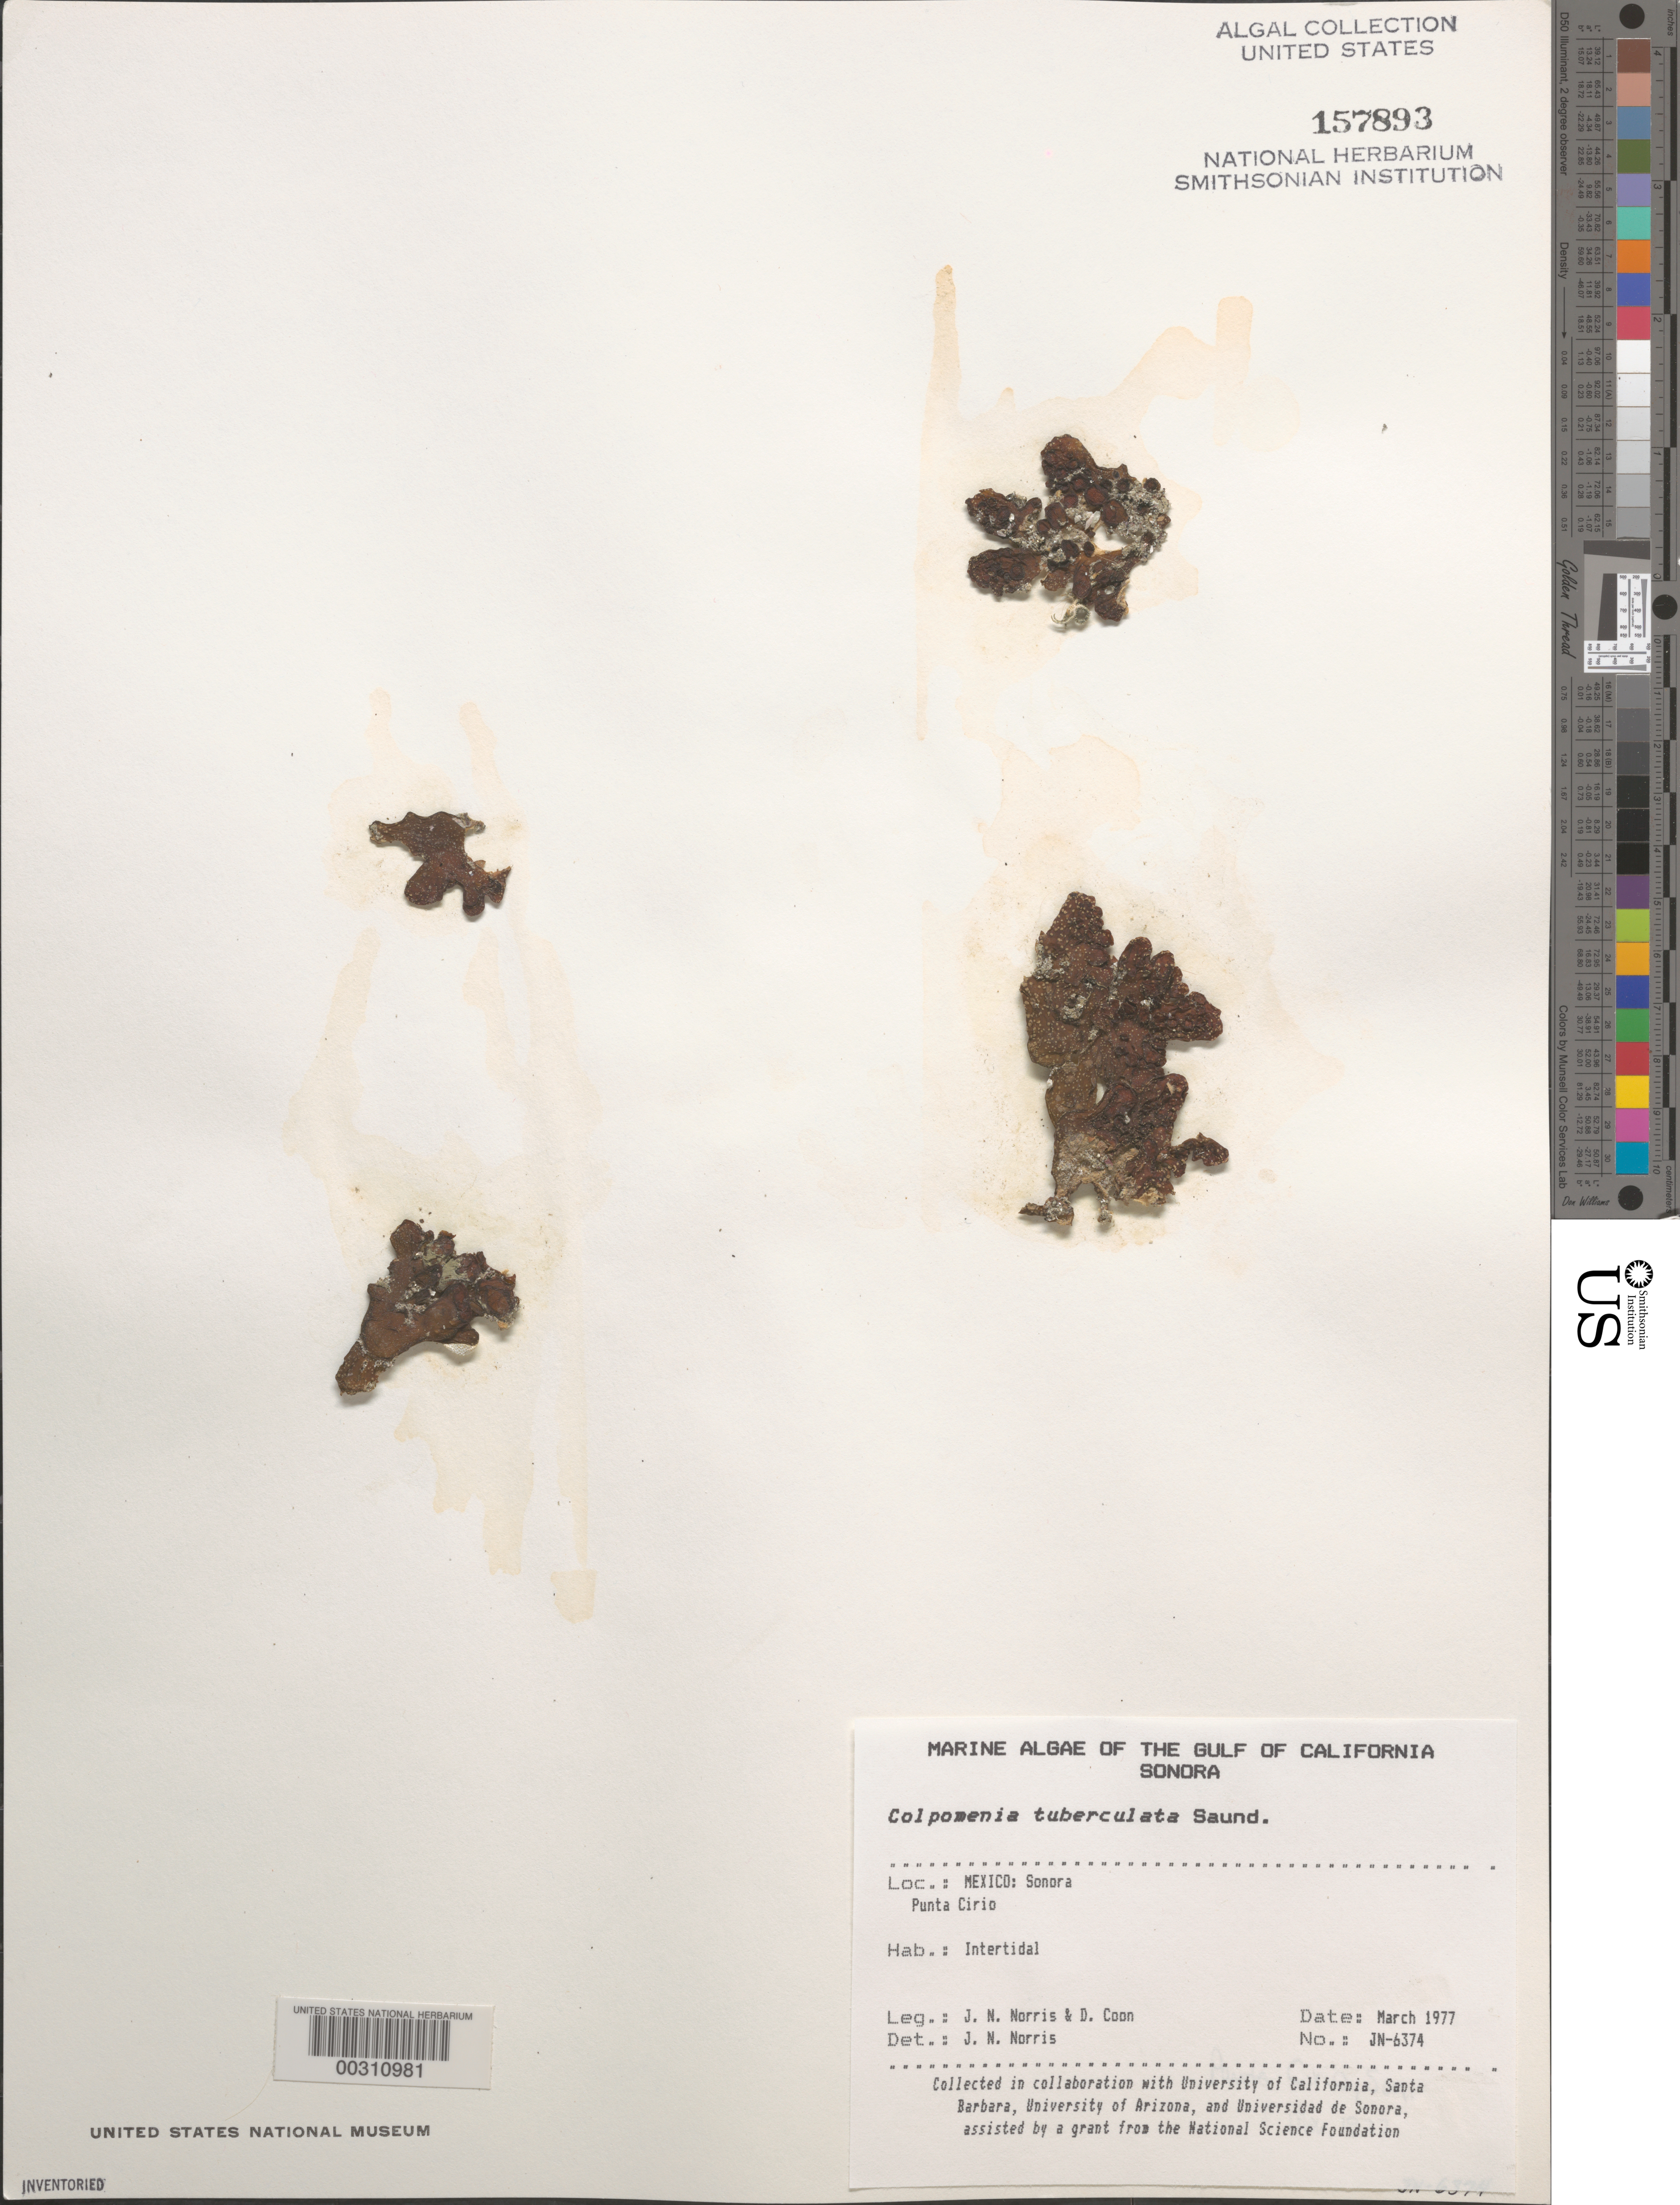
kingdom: Chromista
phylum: Ochrophyta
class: Phaeophyceae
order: Scytosiphonales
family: Scytosiphonaceae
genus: Colpomenia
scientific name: Colpomenia tuberculata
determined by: Norris, James N.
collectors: J. N. Norris & D. Coon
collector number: JN-6374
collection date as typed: Mar 1977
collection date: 1977-03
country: Mexico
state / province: Sonora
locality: Punta Cirio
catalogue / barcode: US 157893